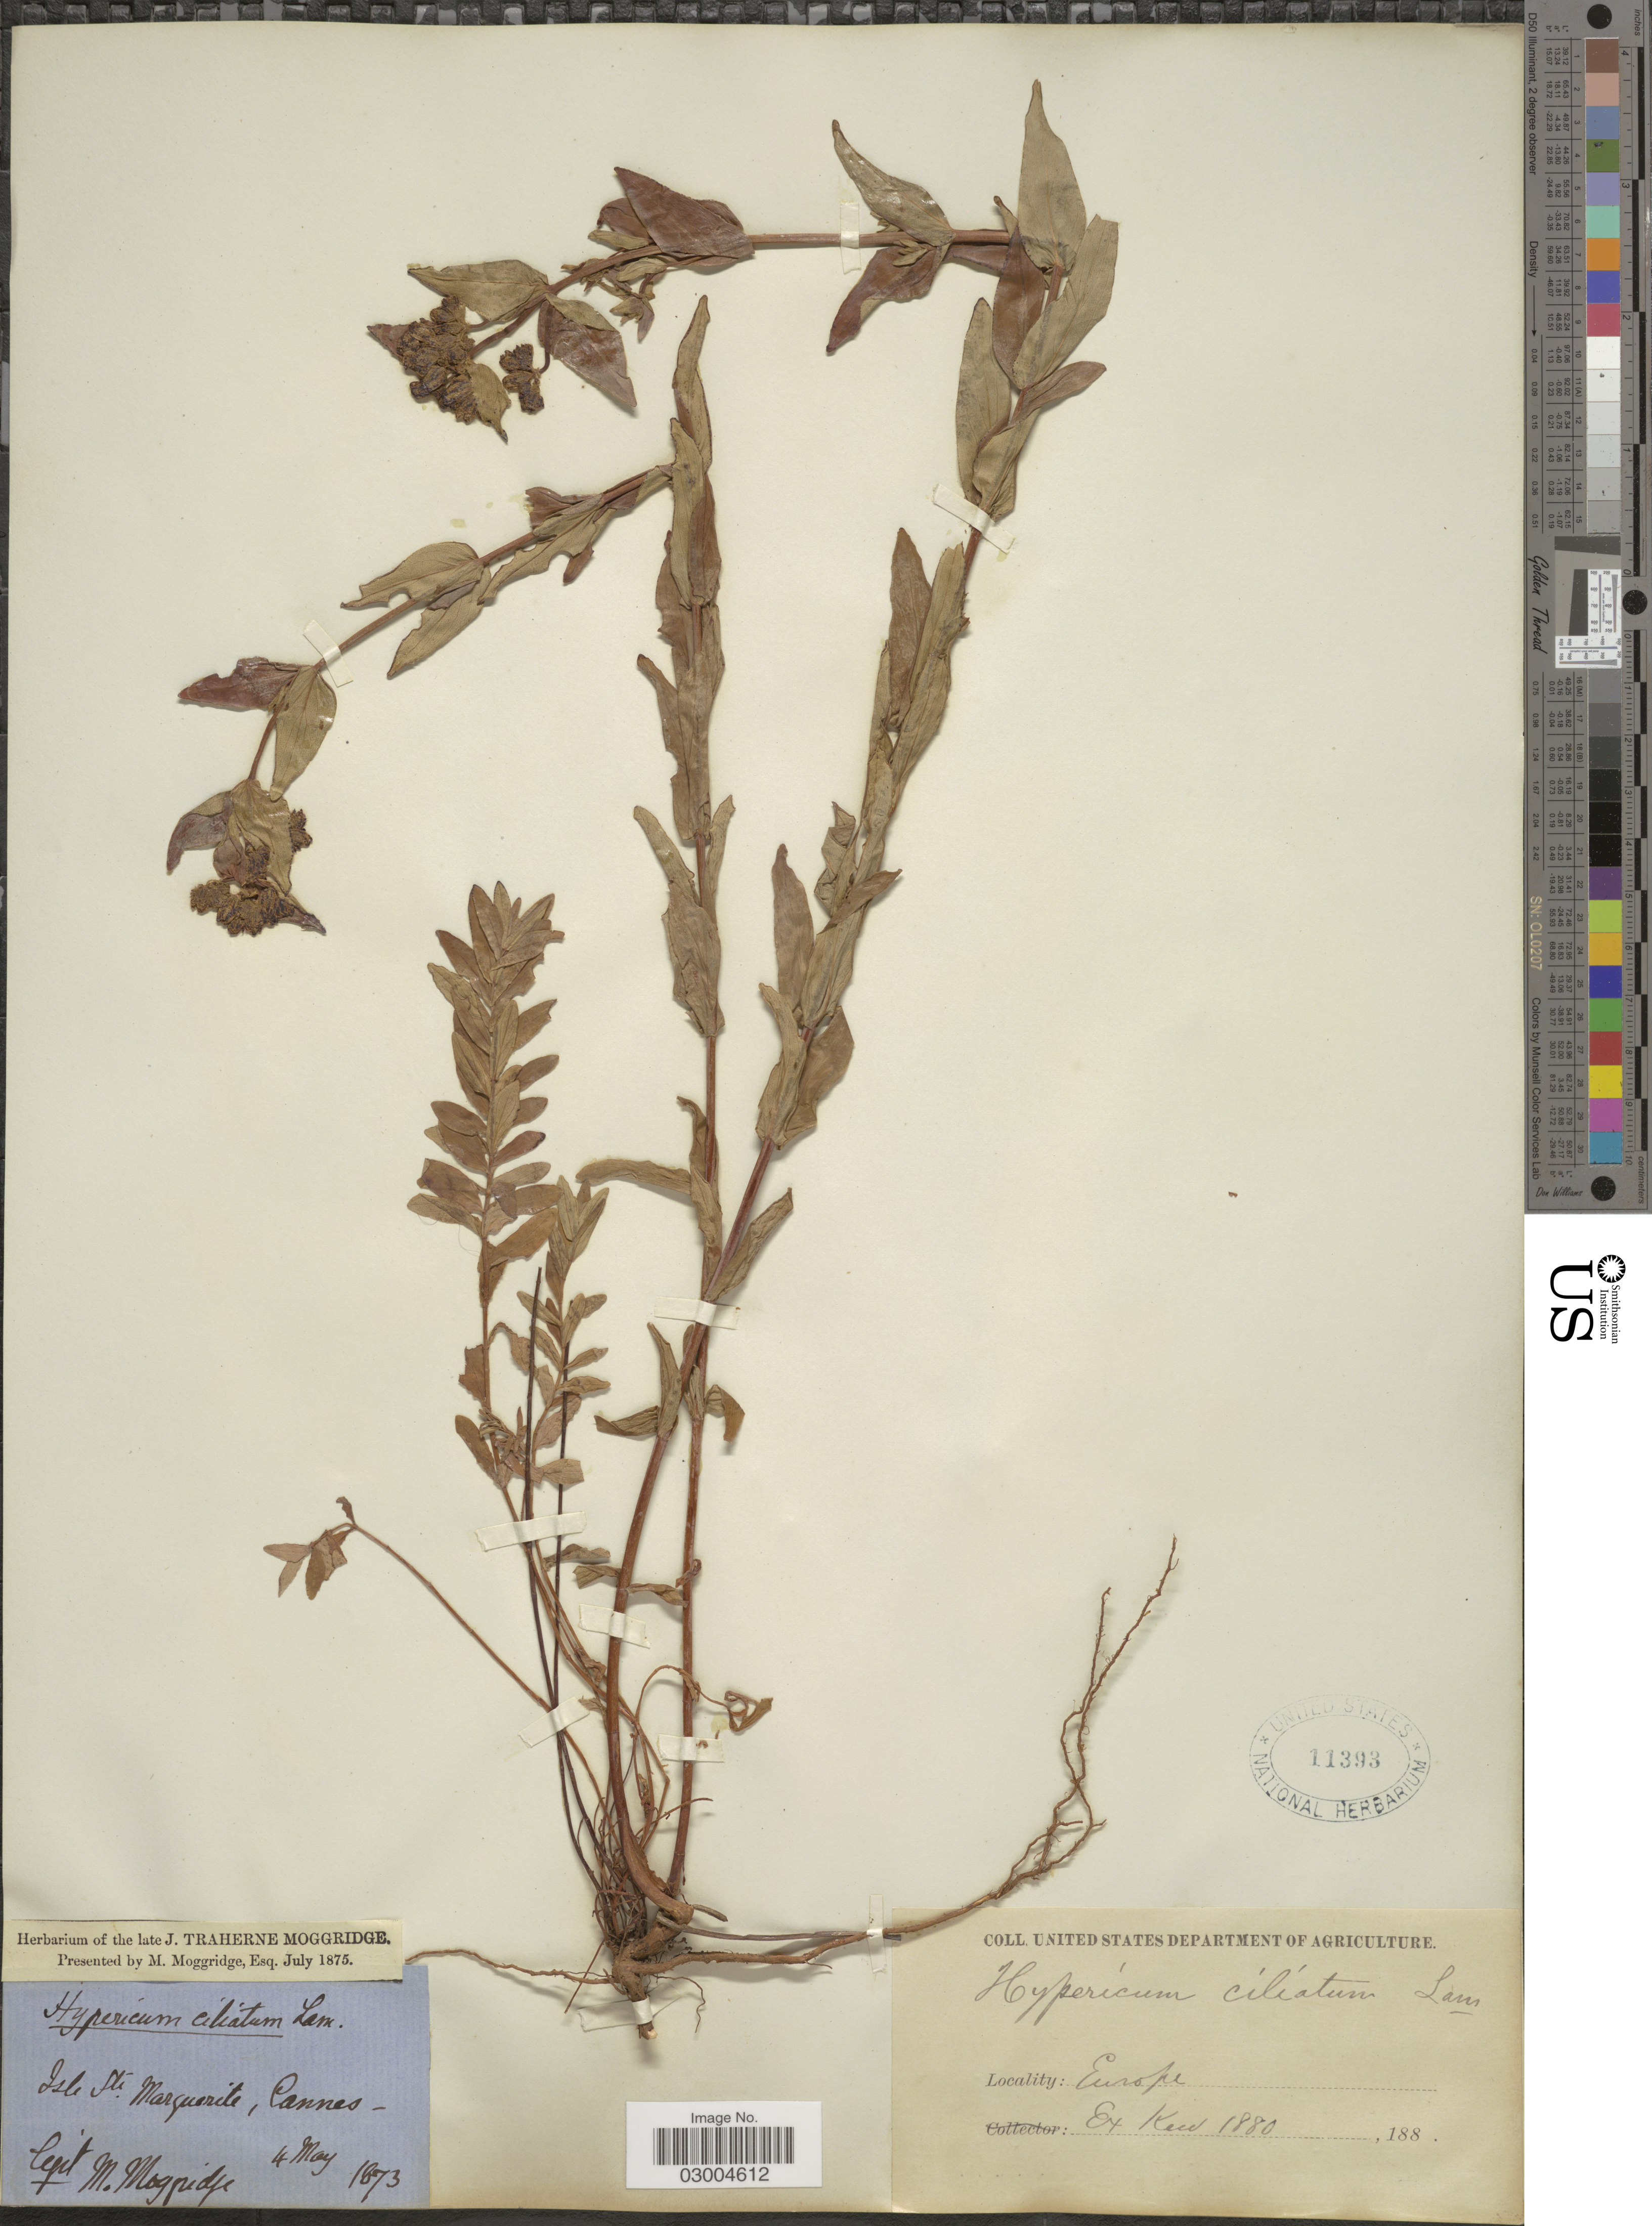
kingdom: Plantae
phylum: Tracheophyta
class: Magnoliopsida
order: Malpighiales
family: Hypericaceae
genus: Hypericum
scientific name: Hypericum ciliatum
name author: Desr.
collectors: M. Moggridge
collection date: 1873-05-04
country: France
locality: Europe. Isle Sta. Marguarite, Cannes.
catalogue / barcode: US 11393